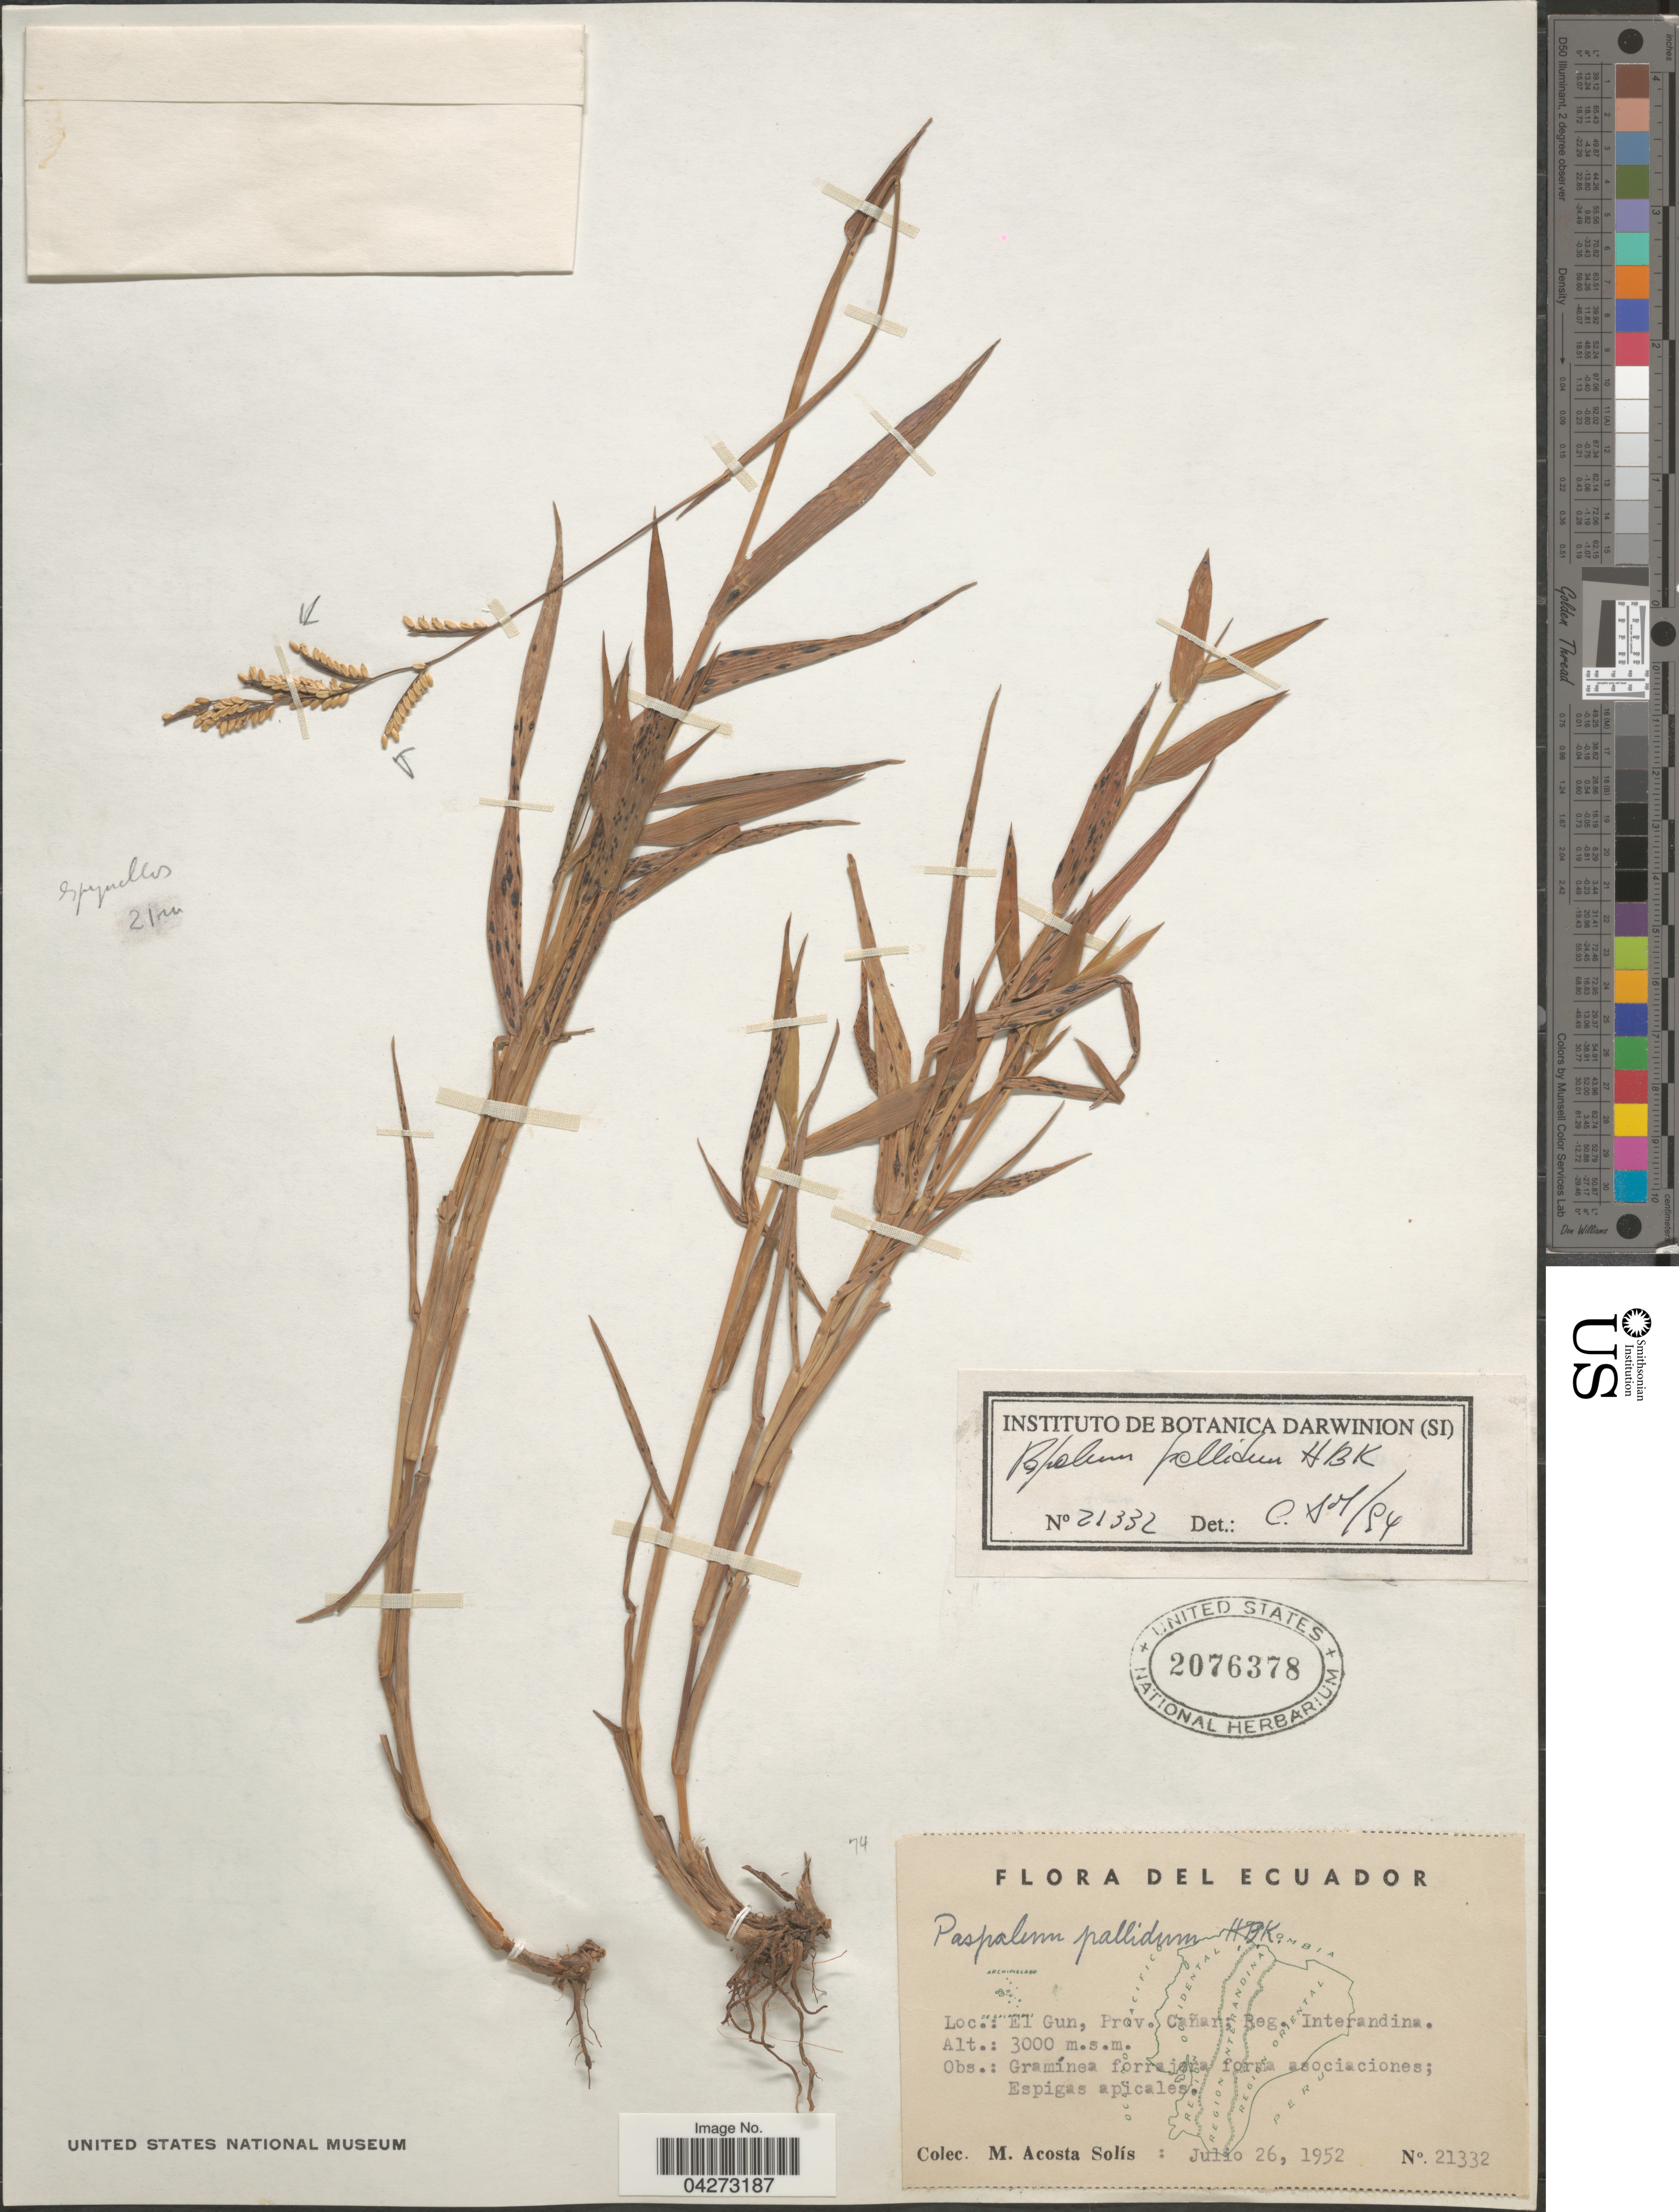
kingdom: Plantae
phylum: Tracheophyta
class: Liliopsida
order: Poales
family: Poaceae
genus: Paspalum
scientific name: Paspalum pallidum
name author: Kunth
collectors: M. Acosta Solis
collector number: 21332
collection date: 1952-07-26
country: Ecuador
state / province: Cañar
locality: El Gun; Reg. Interandina.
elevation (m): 3000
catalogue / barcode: US 2076378